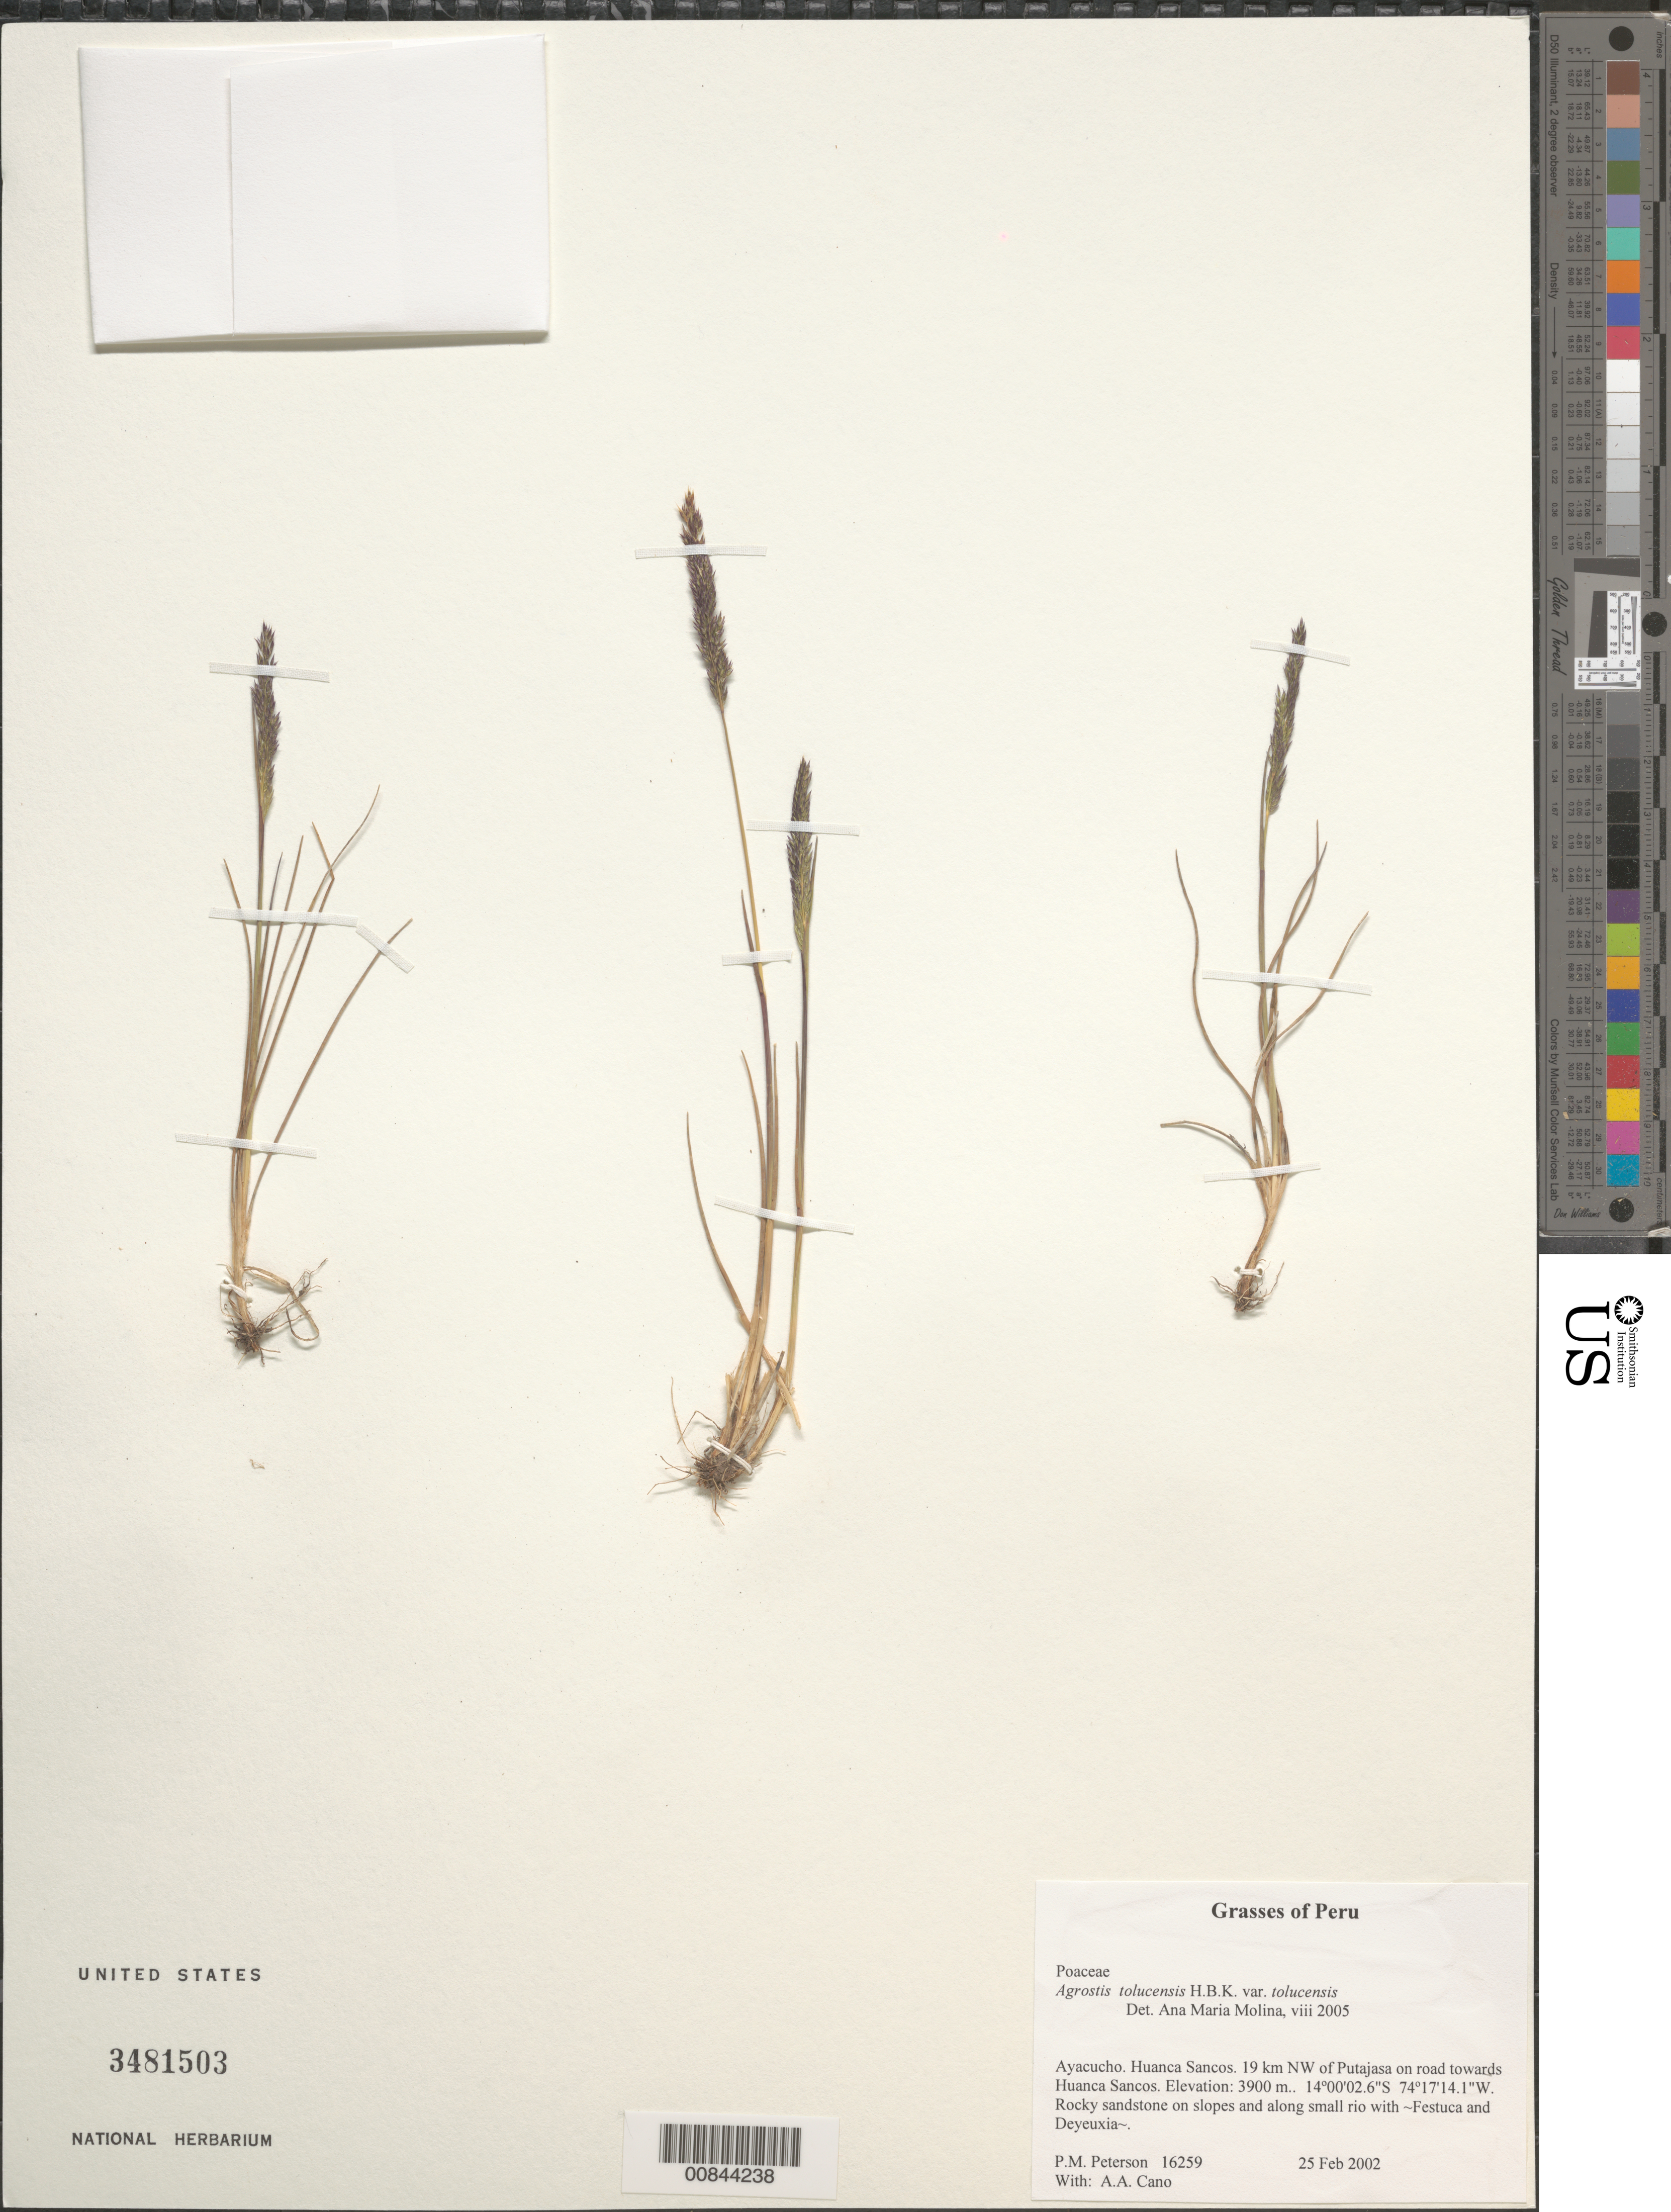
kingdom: Plantae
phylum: Tracheophyta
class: Liliopsida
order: Poales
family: Poaceae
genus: Agrostis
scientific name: Agrostis tolucensis var. tolucensis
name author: Kunth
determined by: Molina, Ana M. de R.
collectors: P. M. Peterson, A. Cano, M. I. La Torre, A. Ramírez & D. Susanibar Cruz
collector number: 16259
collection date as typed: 25 Feb 2002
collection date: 2002-02-25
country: Peru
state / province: Ayacucho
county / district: Huanca Sancos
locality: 19 km NW of Putajasa on road towards Huanca Sancos.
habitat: Rocky sandstone on slopes and along small rio with ~Festuca and Deyeuxia~.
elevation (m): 3900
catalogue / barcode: US 3481503